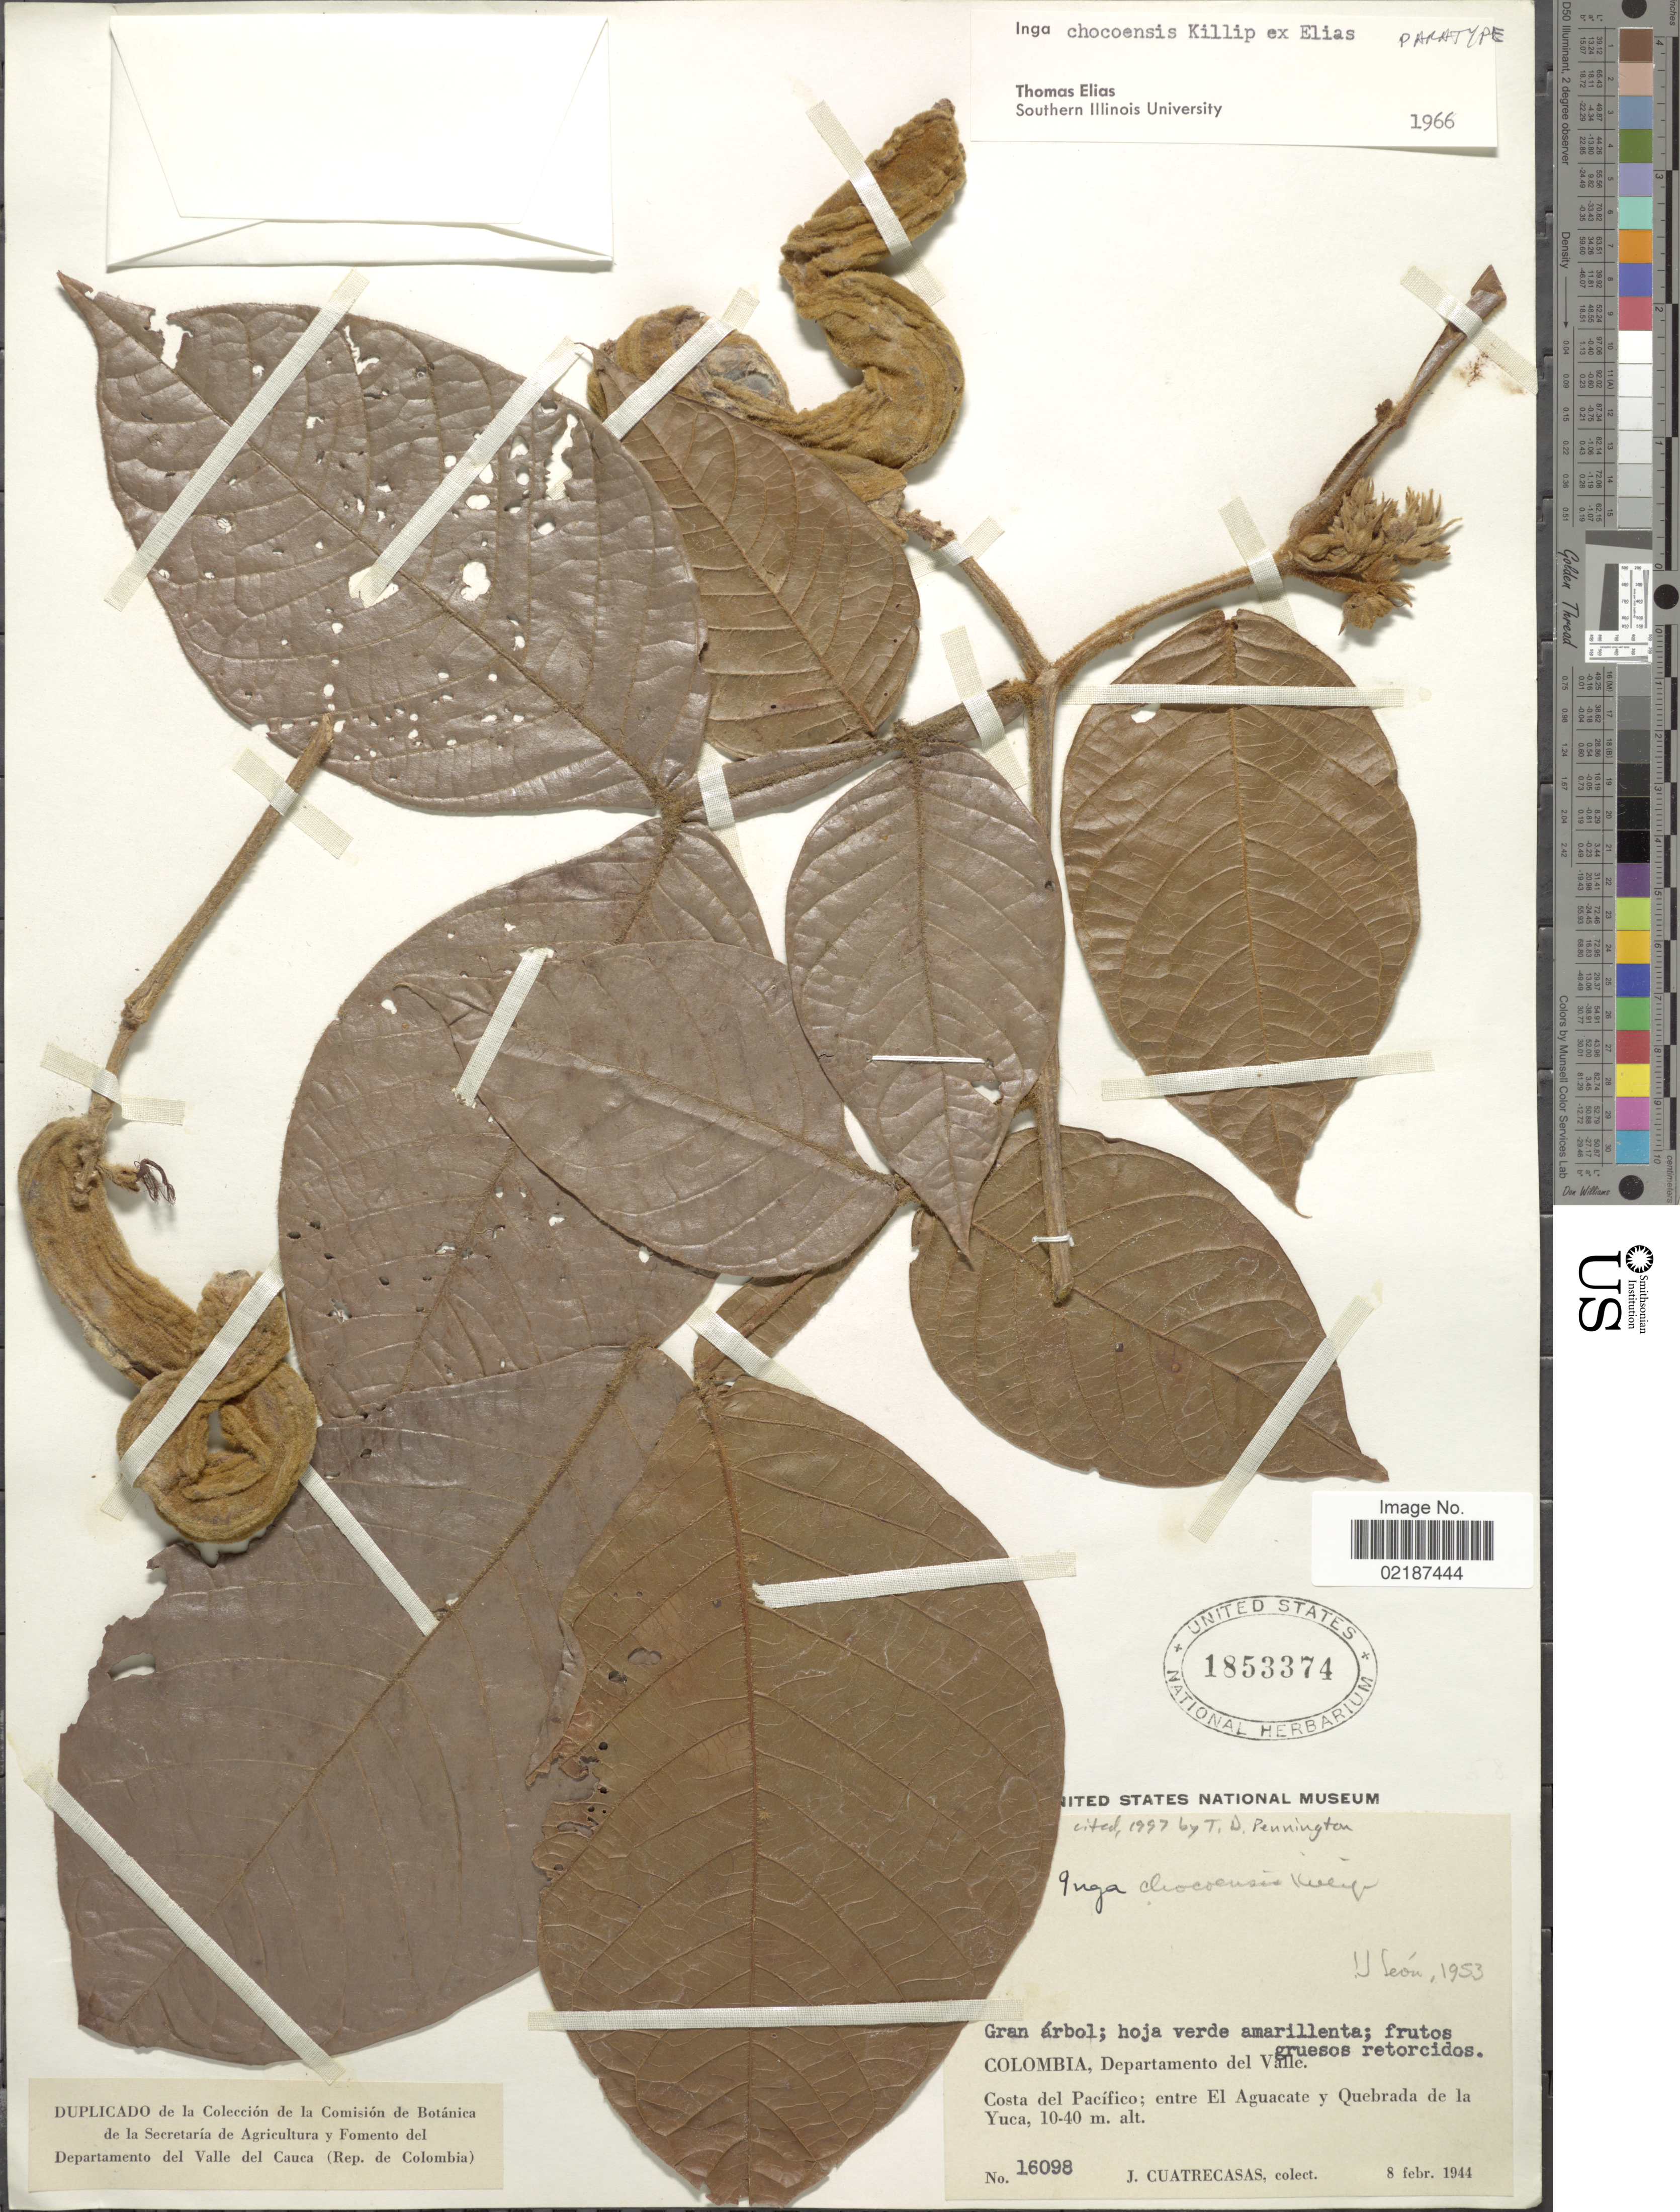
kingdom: Plantae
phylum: Tracheophyta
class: Magnoliopsida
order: Fabales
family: Fabaceae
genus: Inga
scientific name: Inga chocoensis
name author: Killip ex T.S. Elias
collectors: J. Cuatrecasas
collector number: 16098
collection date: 1944-02-08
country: Colombia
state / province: Valle del Cauca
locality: Departamento del Valle. Costa del Pacifico; entre El Aguacate y Quebrada de la Yuca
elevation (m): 10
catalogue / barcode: US 1853374